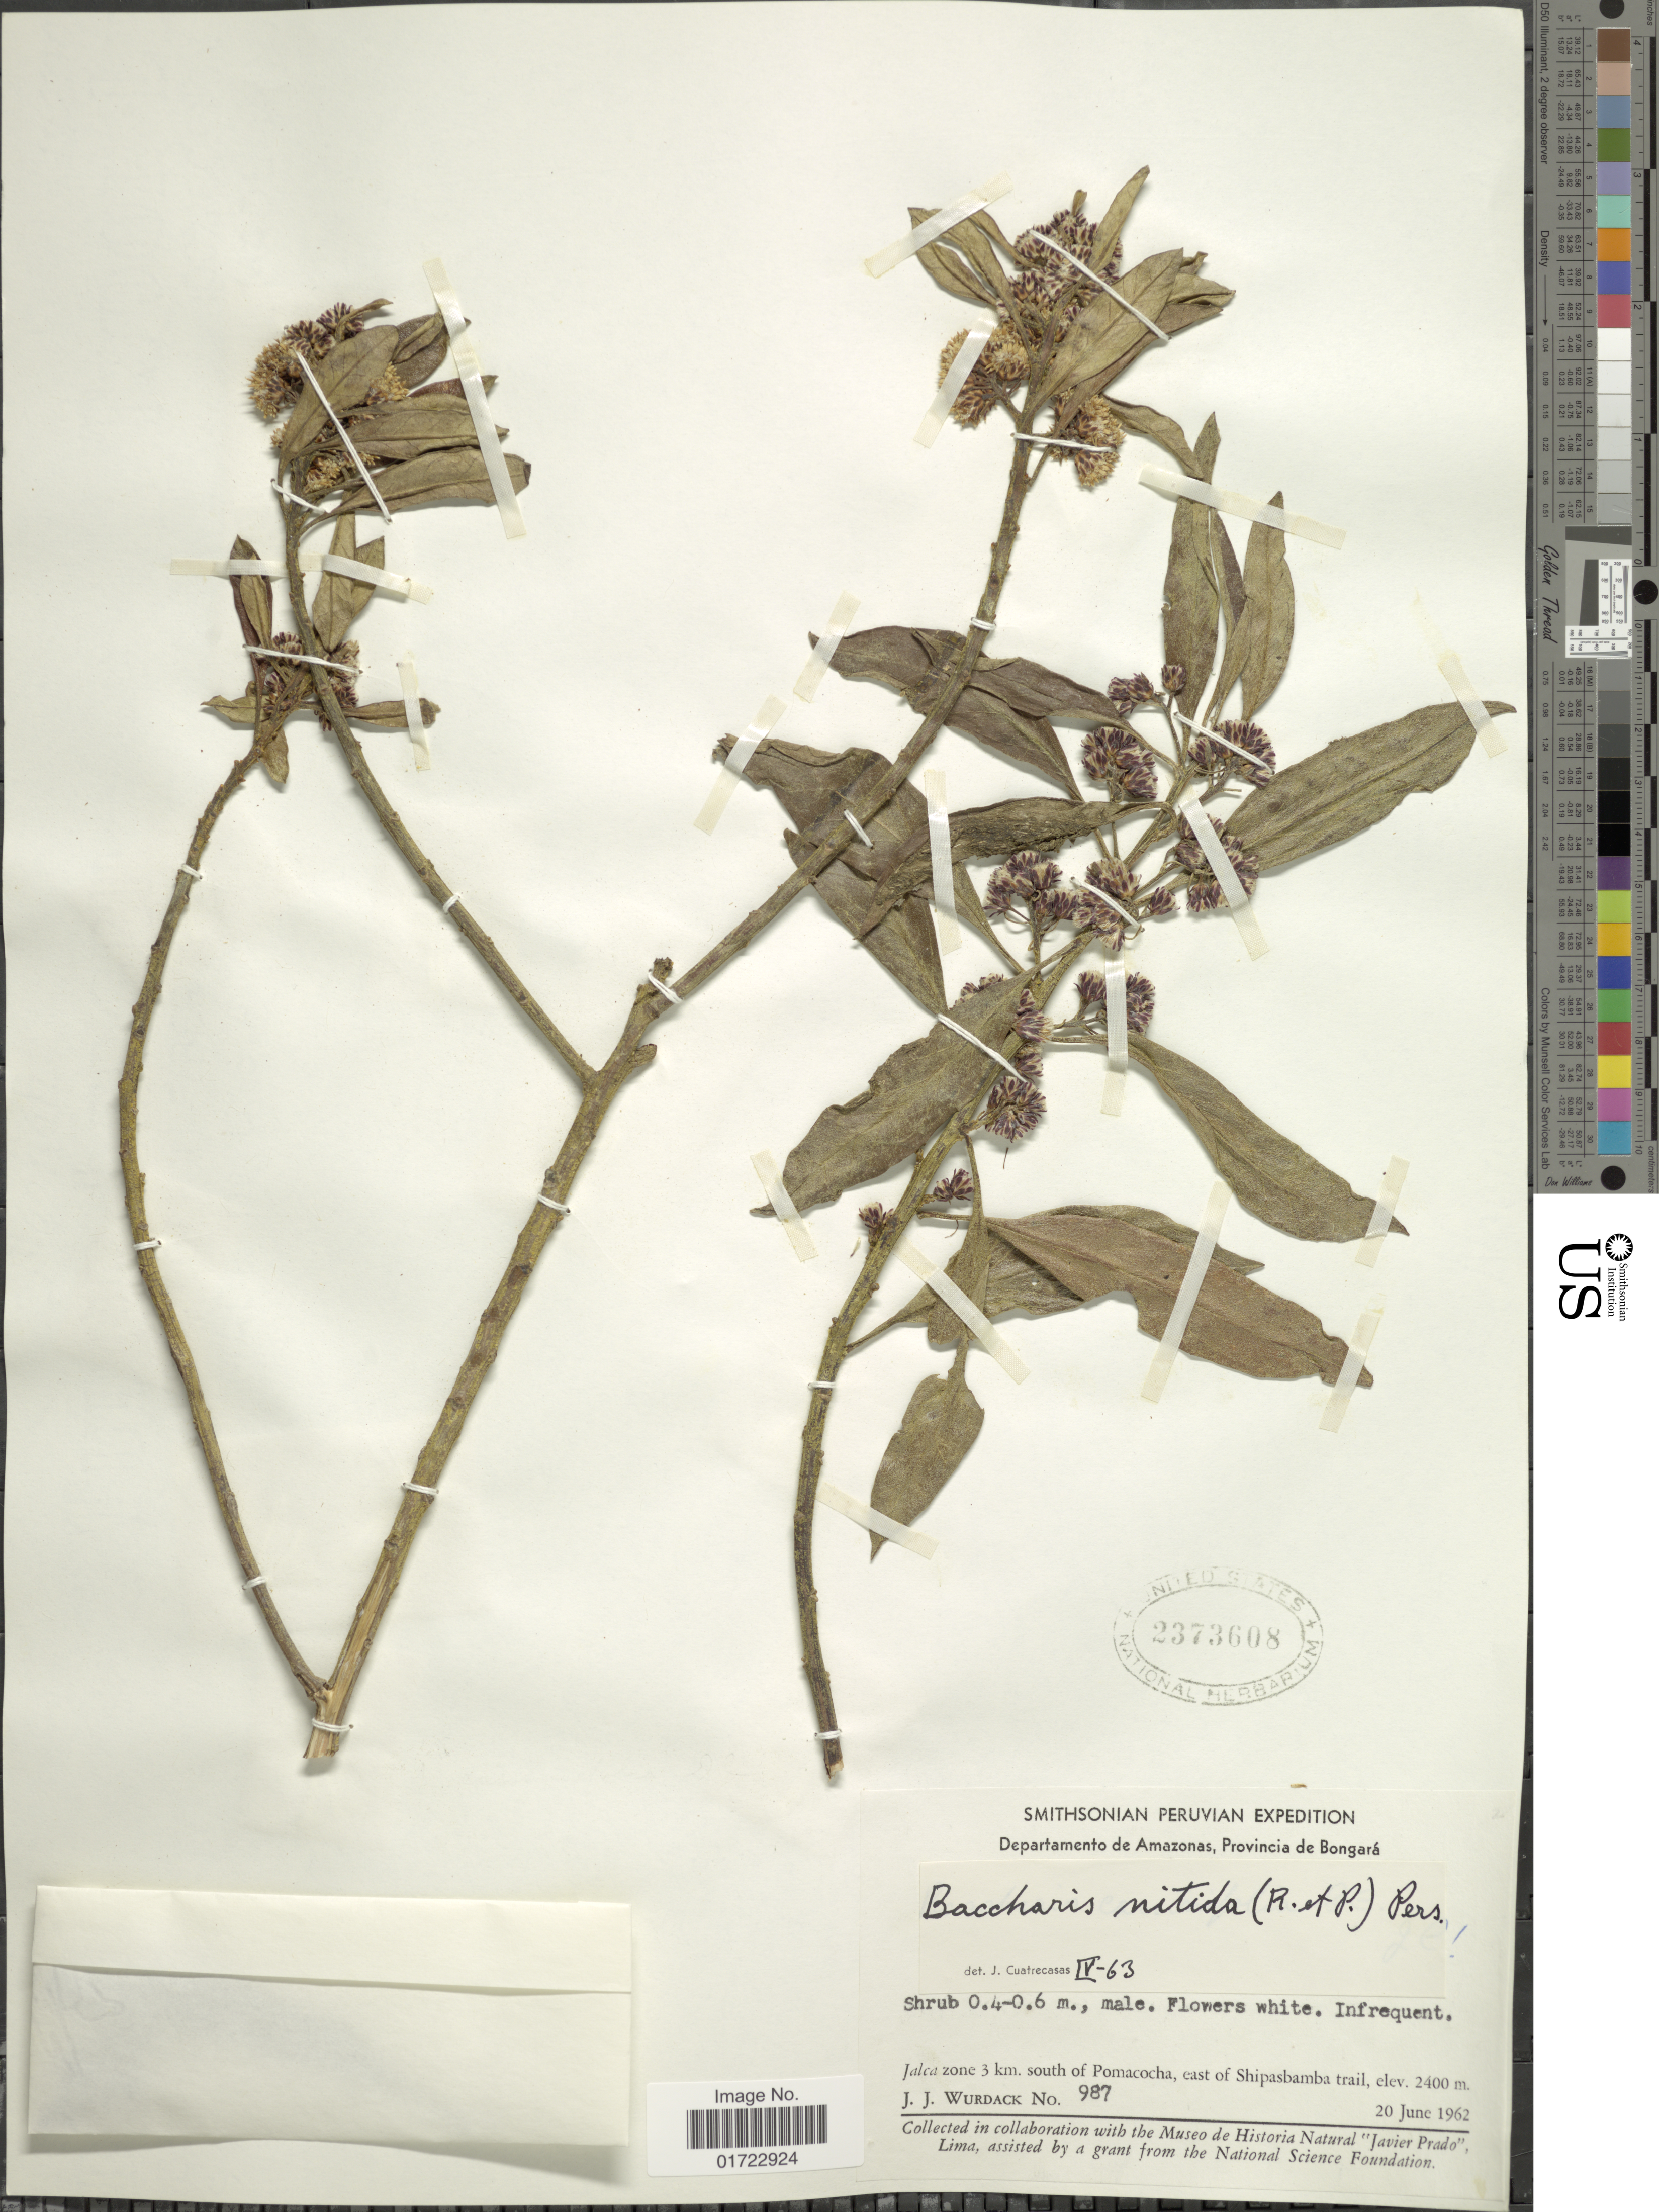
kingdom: Plantae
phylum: Tracheophyta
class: Magnoliopsida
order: Asterales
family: Asteraceae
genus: Baccharis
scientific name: Baccharis nitida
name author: (Ruiz & Pav.) Pers.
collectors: J. J. Wurdack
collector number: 987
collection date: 1962-06-20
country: Peru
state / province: Amazonas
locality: Provincia de Bongará. Jalca zone 3 km. south of Pomacocha, east of Shipasbamba trail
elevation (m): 2400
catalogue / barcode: US 2373608